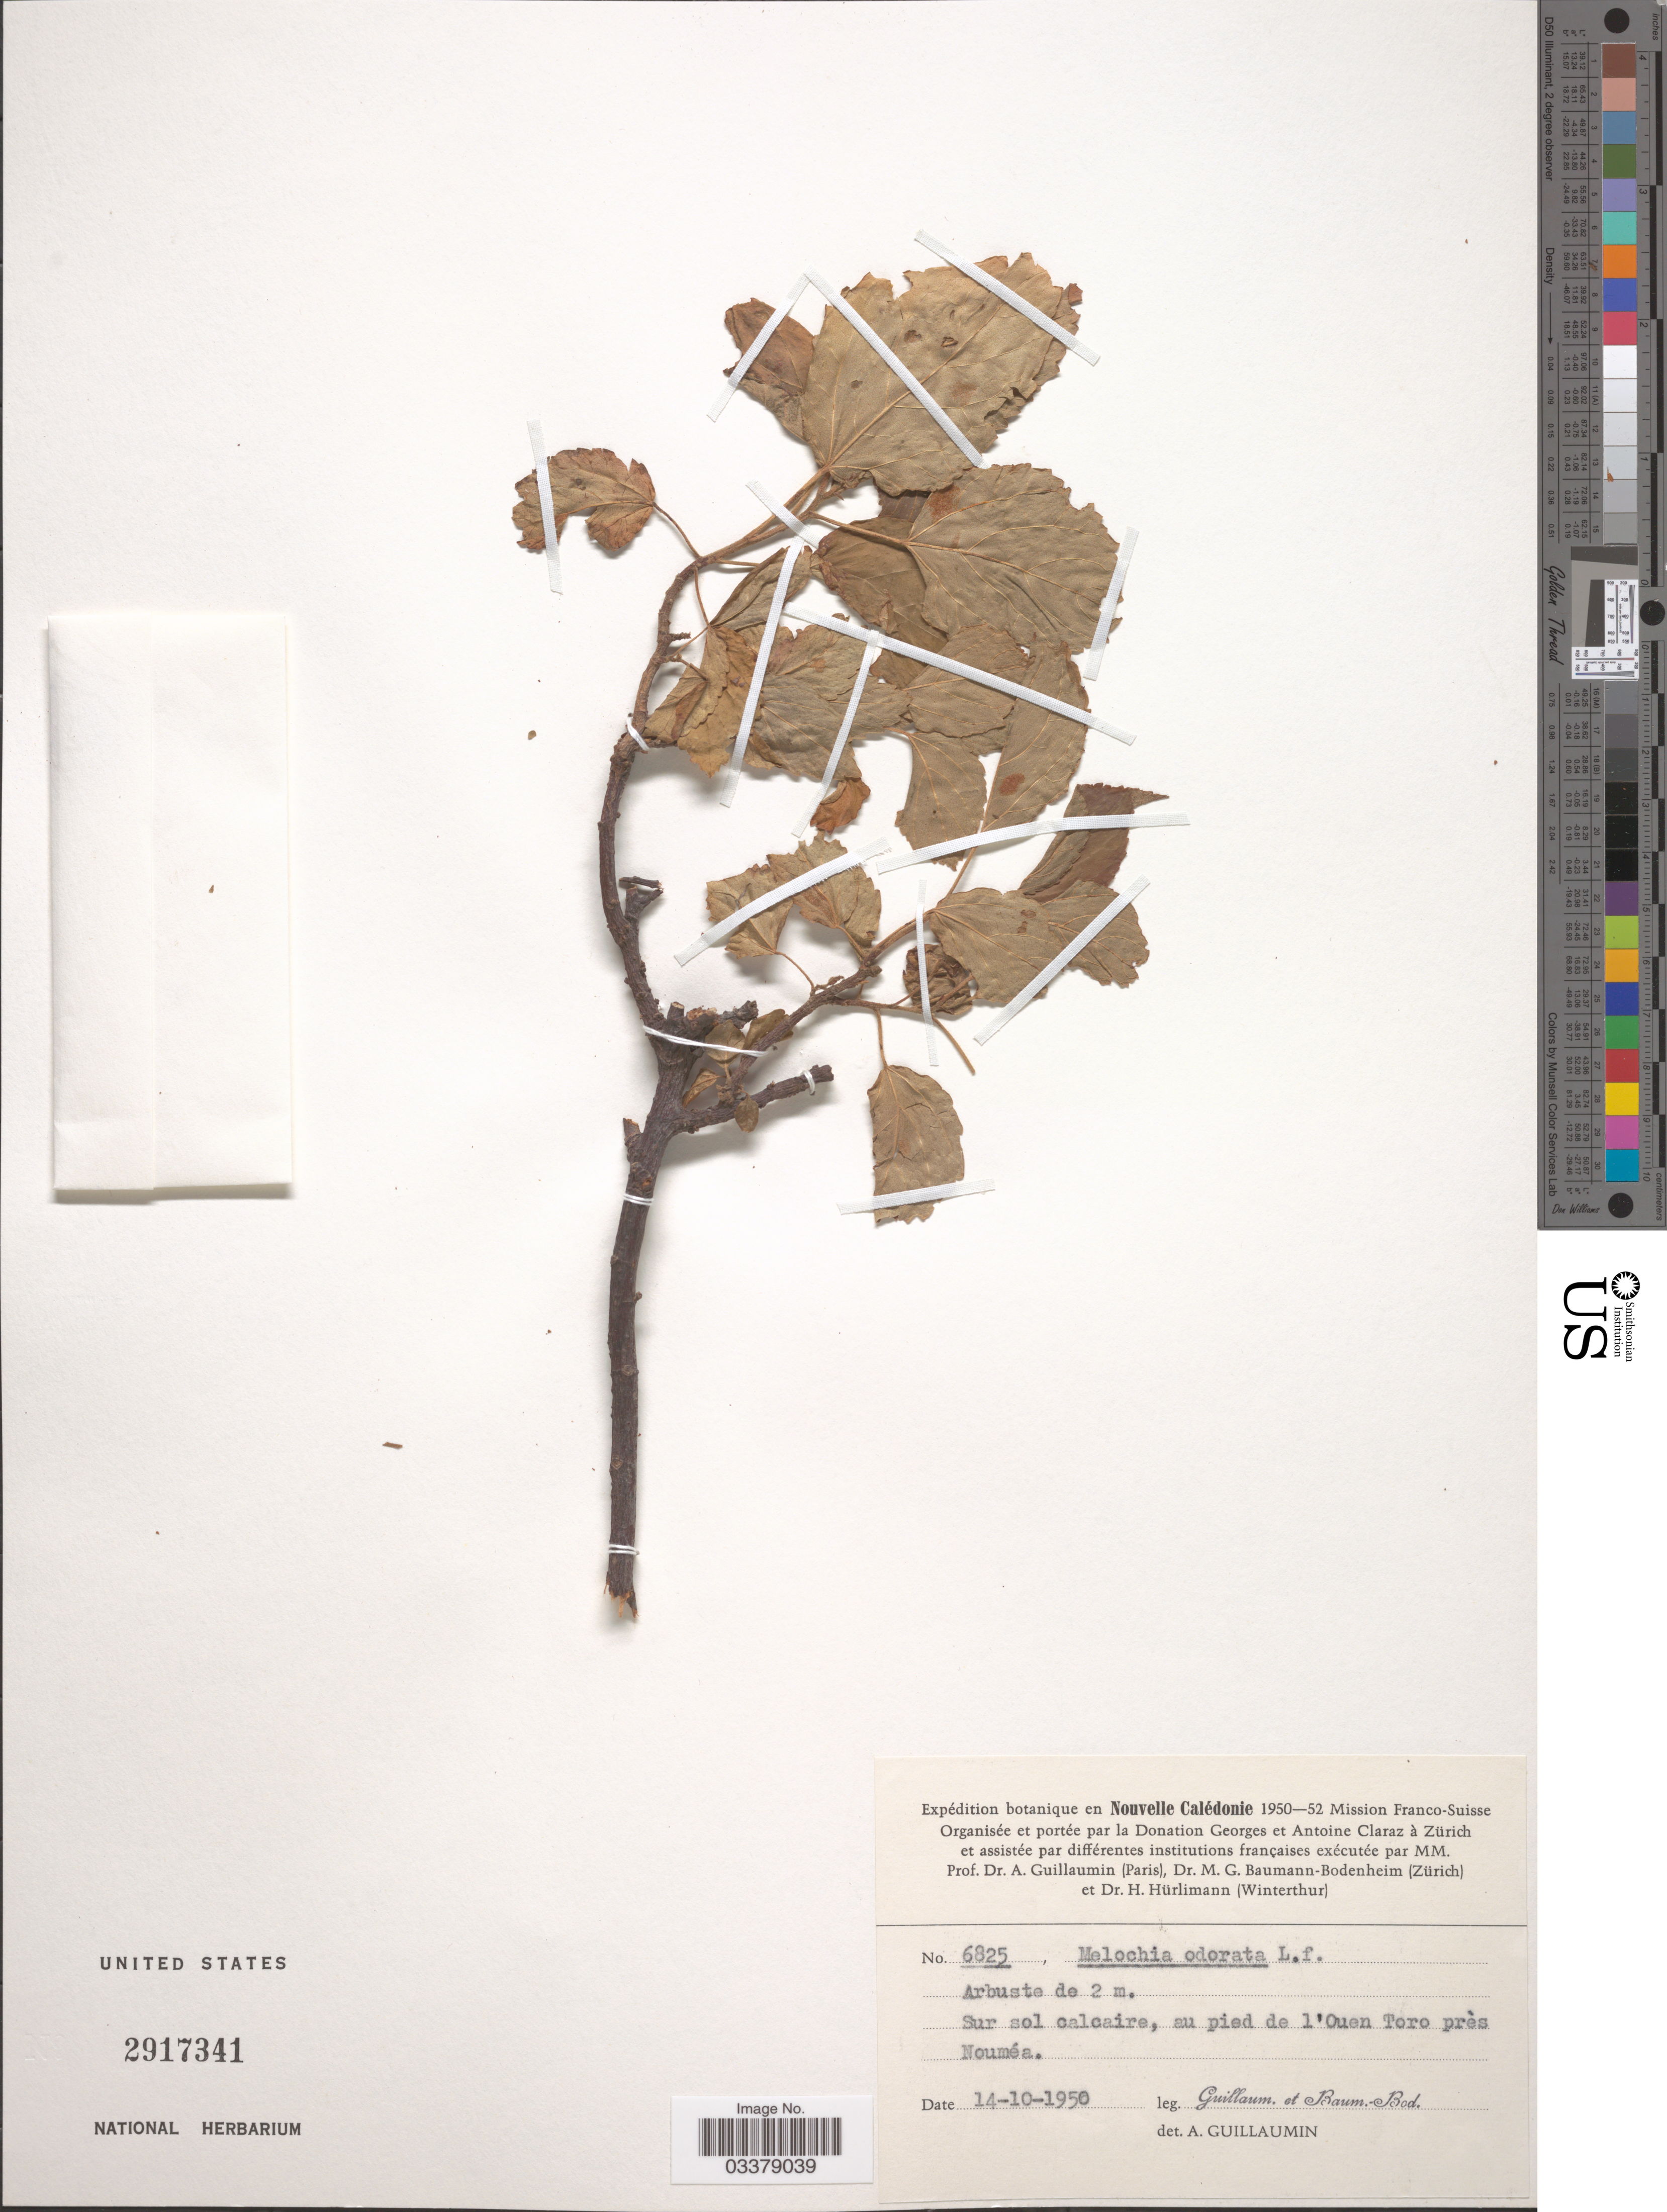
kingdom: Plantae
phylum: Tracheophyta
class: Magnoliopsida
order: Malvales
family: Malvaceae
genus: Melochia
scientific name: Melochia odorata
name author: L. f.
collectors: A. Guillaumin & M. G. Baumann-Bodenheim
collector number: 6825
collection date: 1950-10-14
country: New Caledonia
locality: Nouvelle Calédonie. Sur sol calcaire, au pied de l'Ouen Toro près Nouméa.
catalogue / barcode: US 2917341